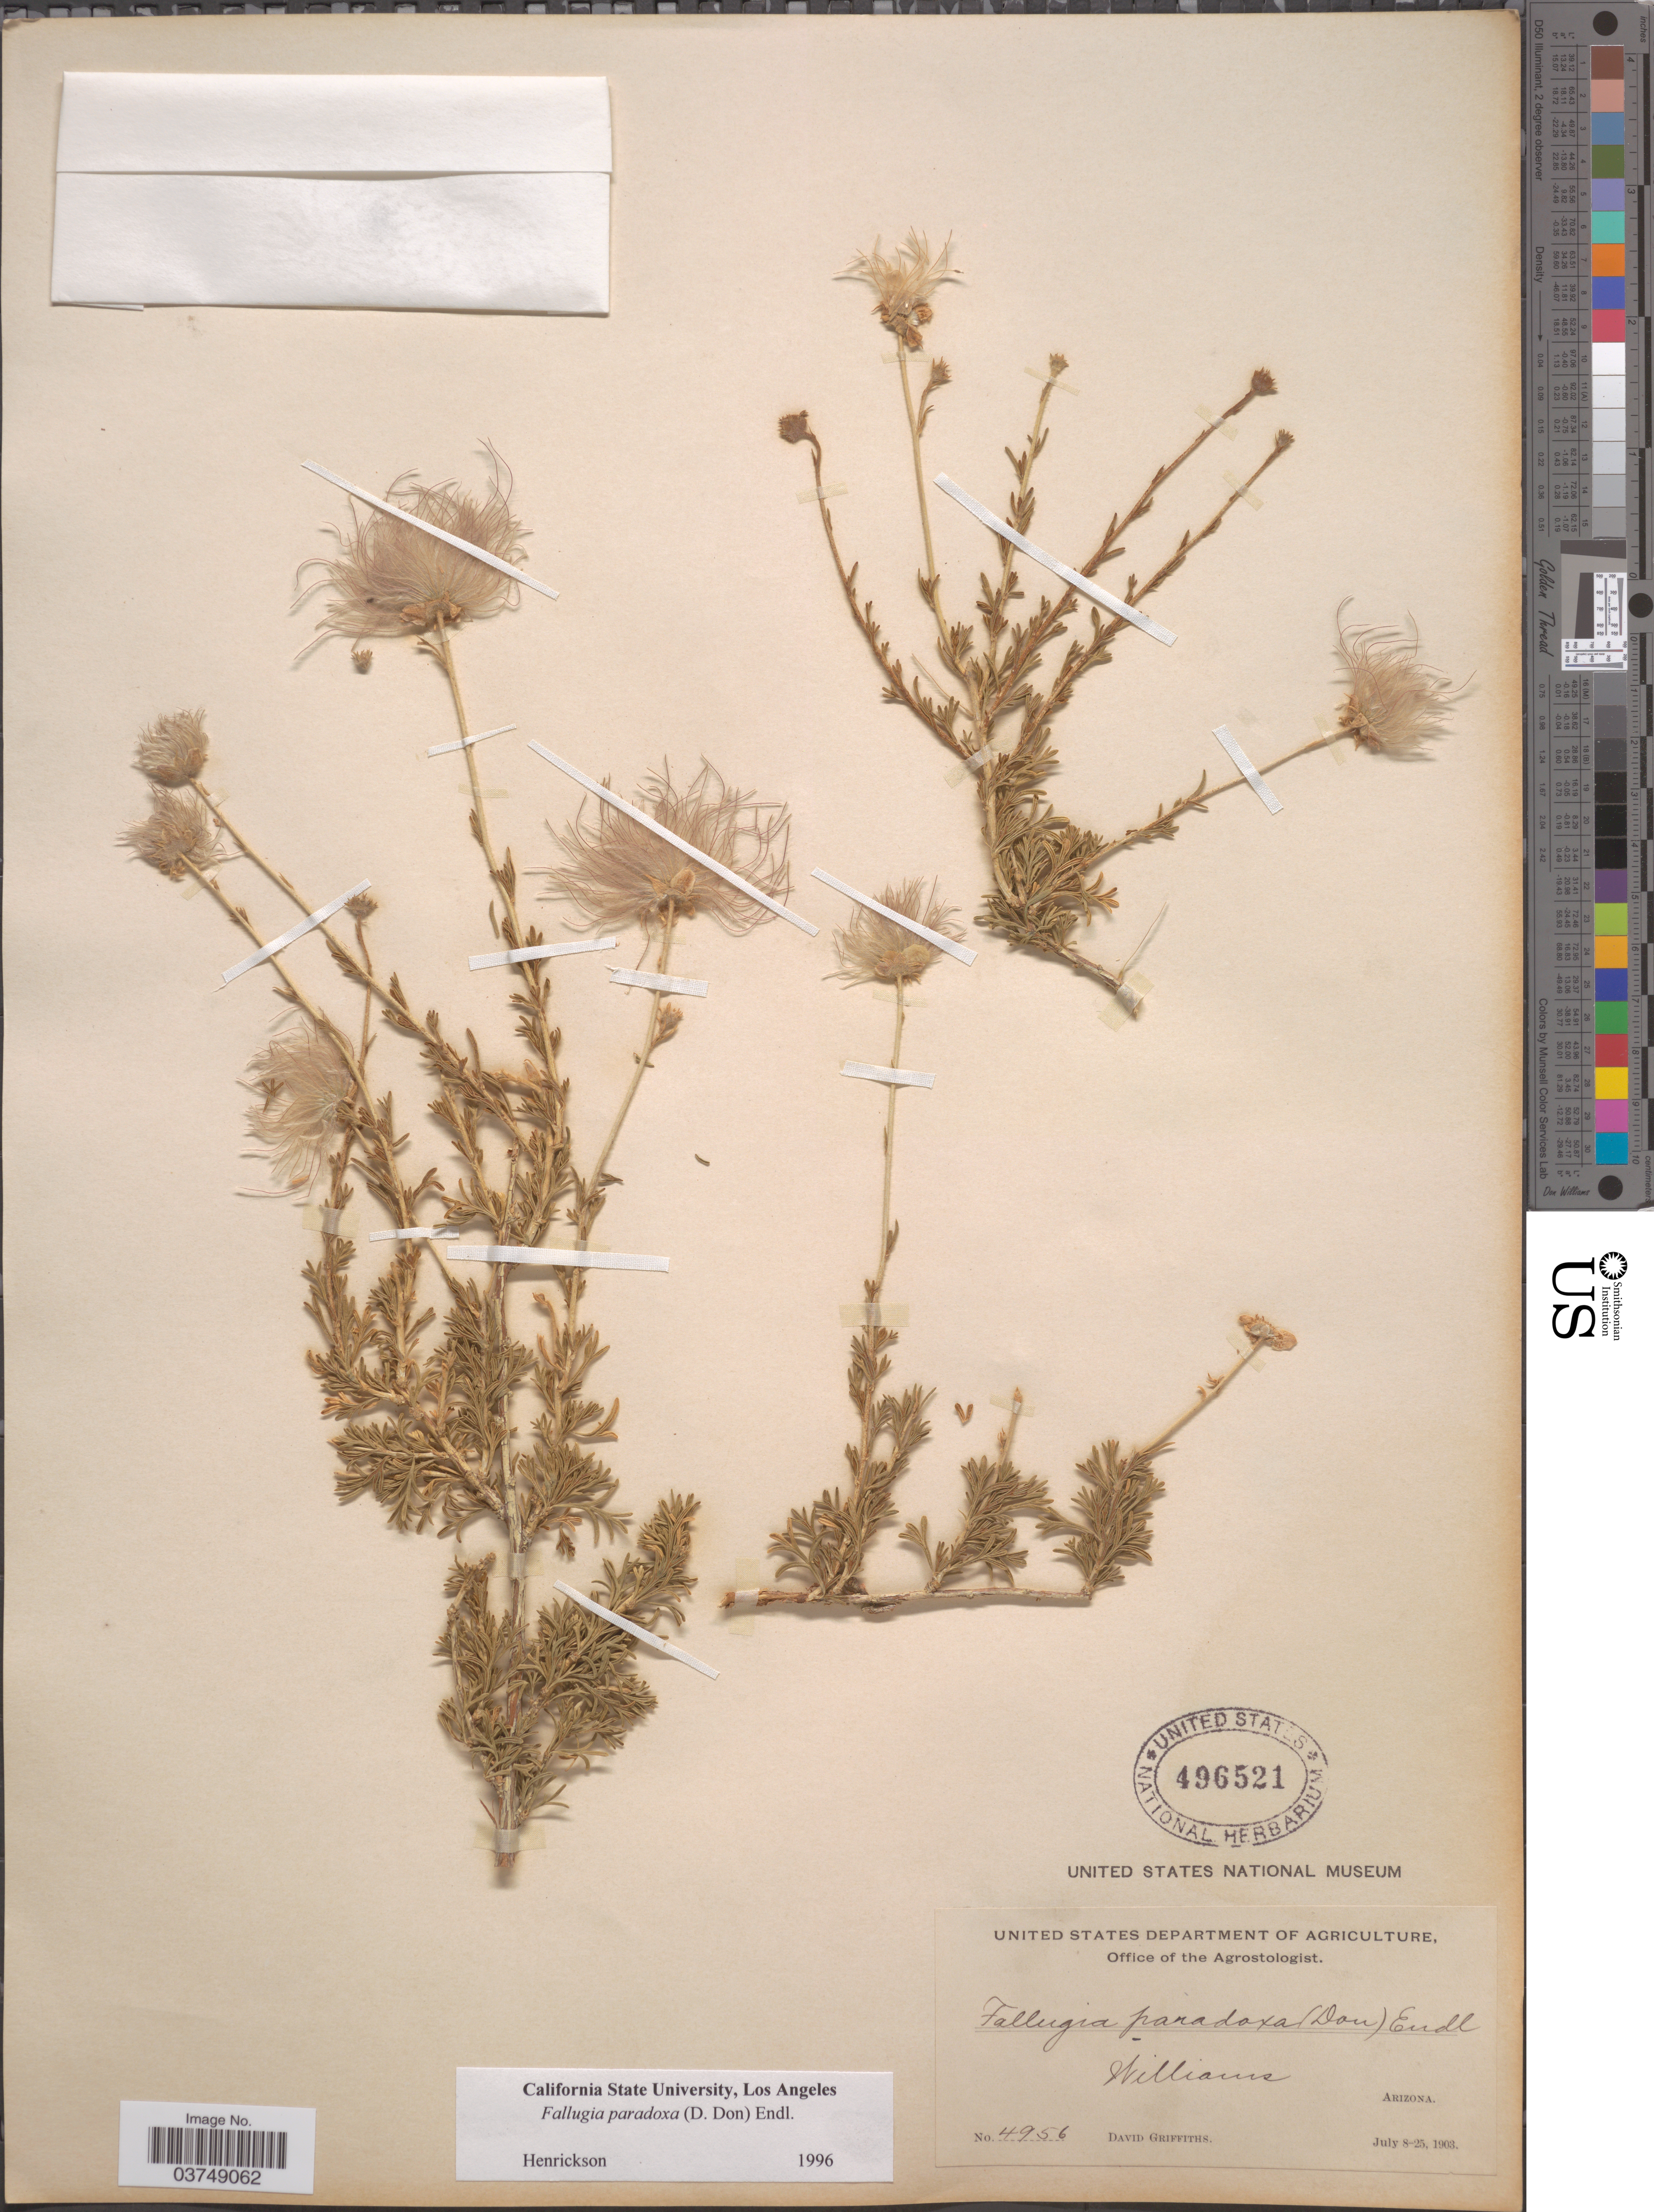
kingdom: Plantae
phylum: Tracheophyta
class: Magnoliopsida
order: Rosales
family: Rosaceae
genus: Fallugia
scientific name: Fallugia paradoxa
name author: (D. Don ex Tilloch & T. Taylor) Endl. ex Torr.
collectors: D. Griffiths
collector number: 4956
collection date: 1903-07-08/1903-07-25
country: United States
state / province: Arizona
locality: Williams.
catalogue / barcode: US 496521